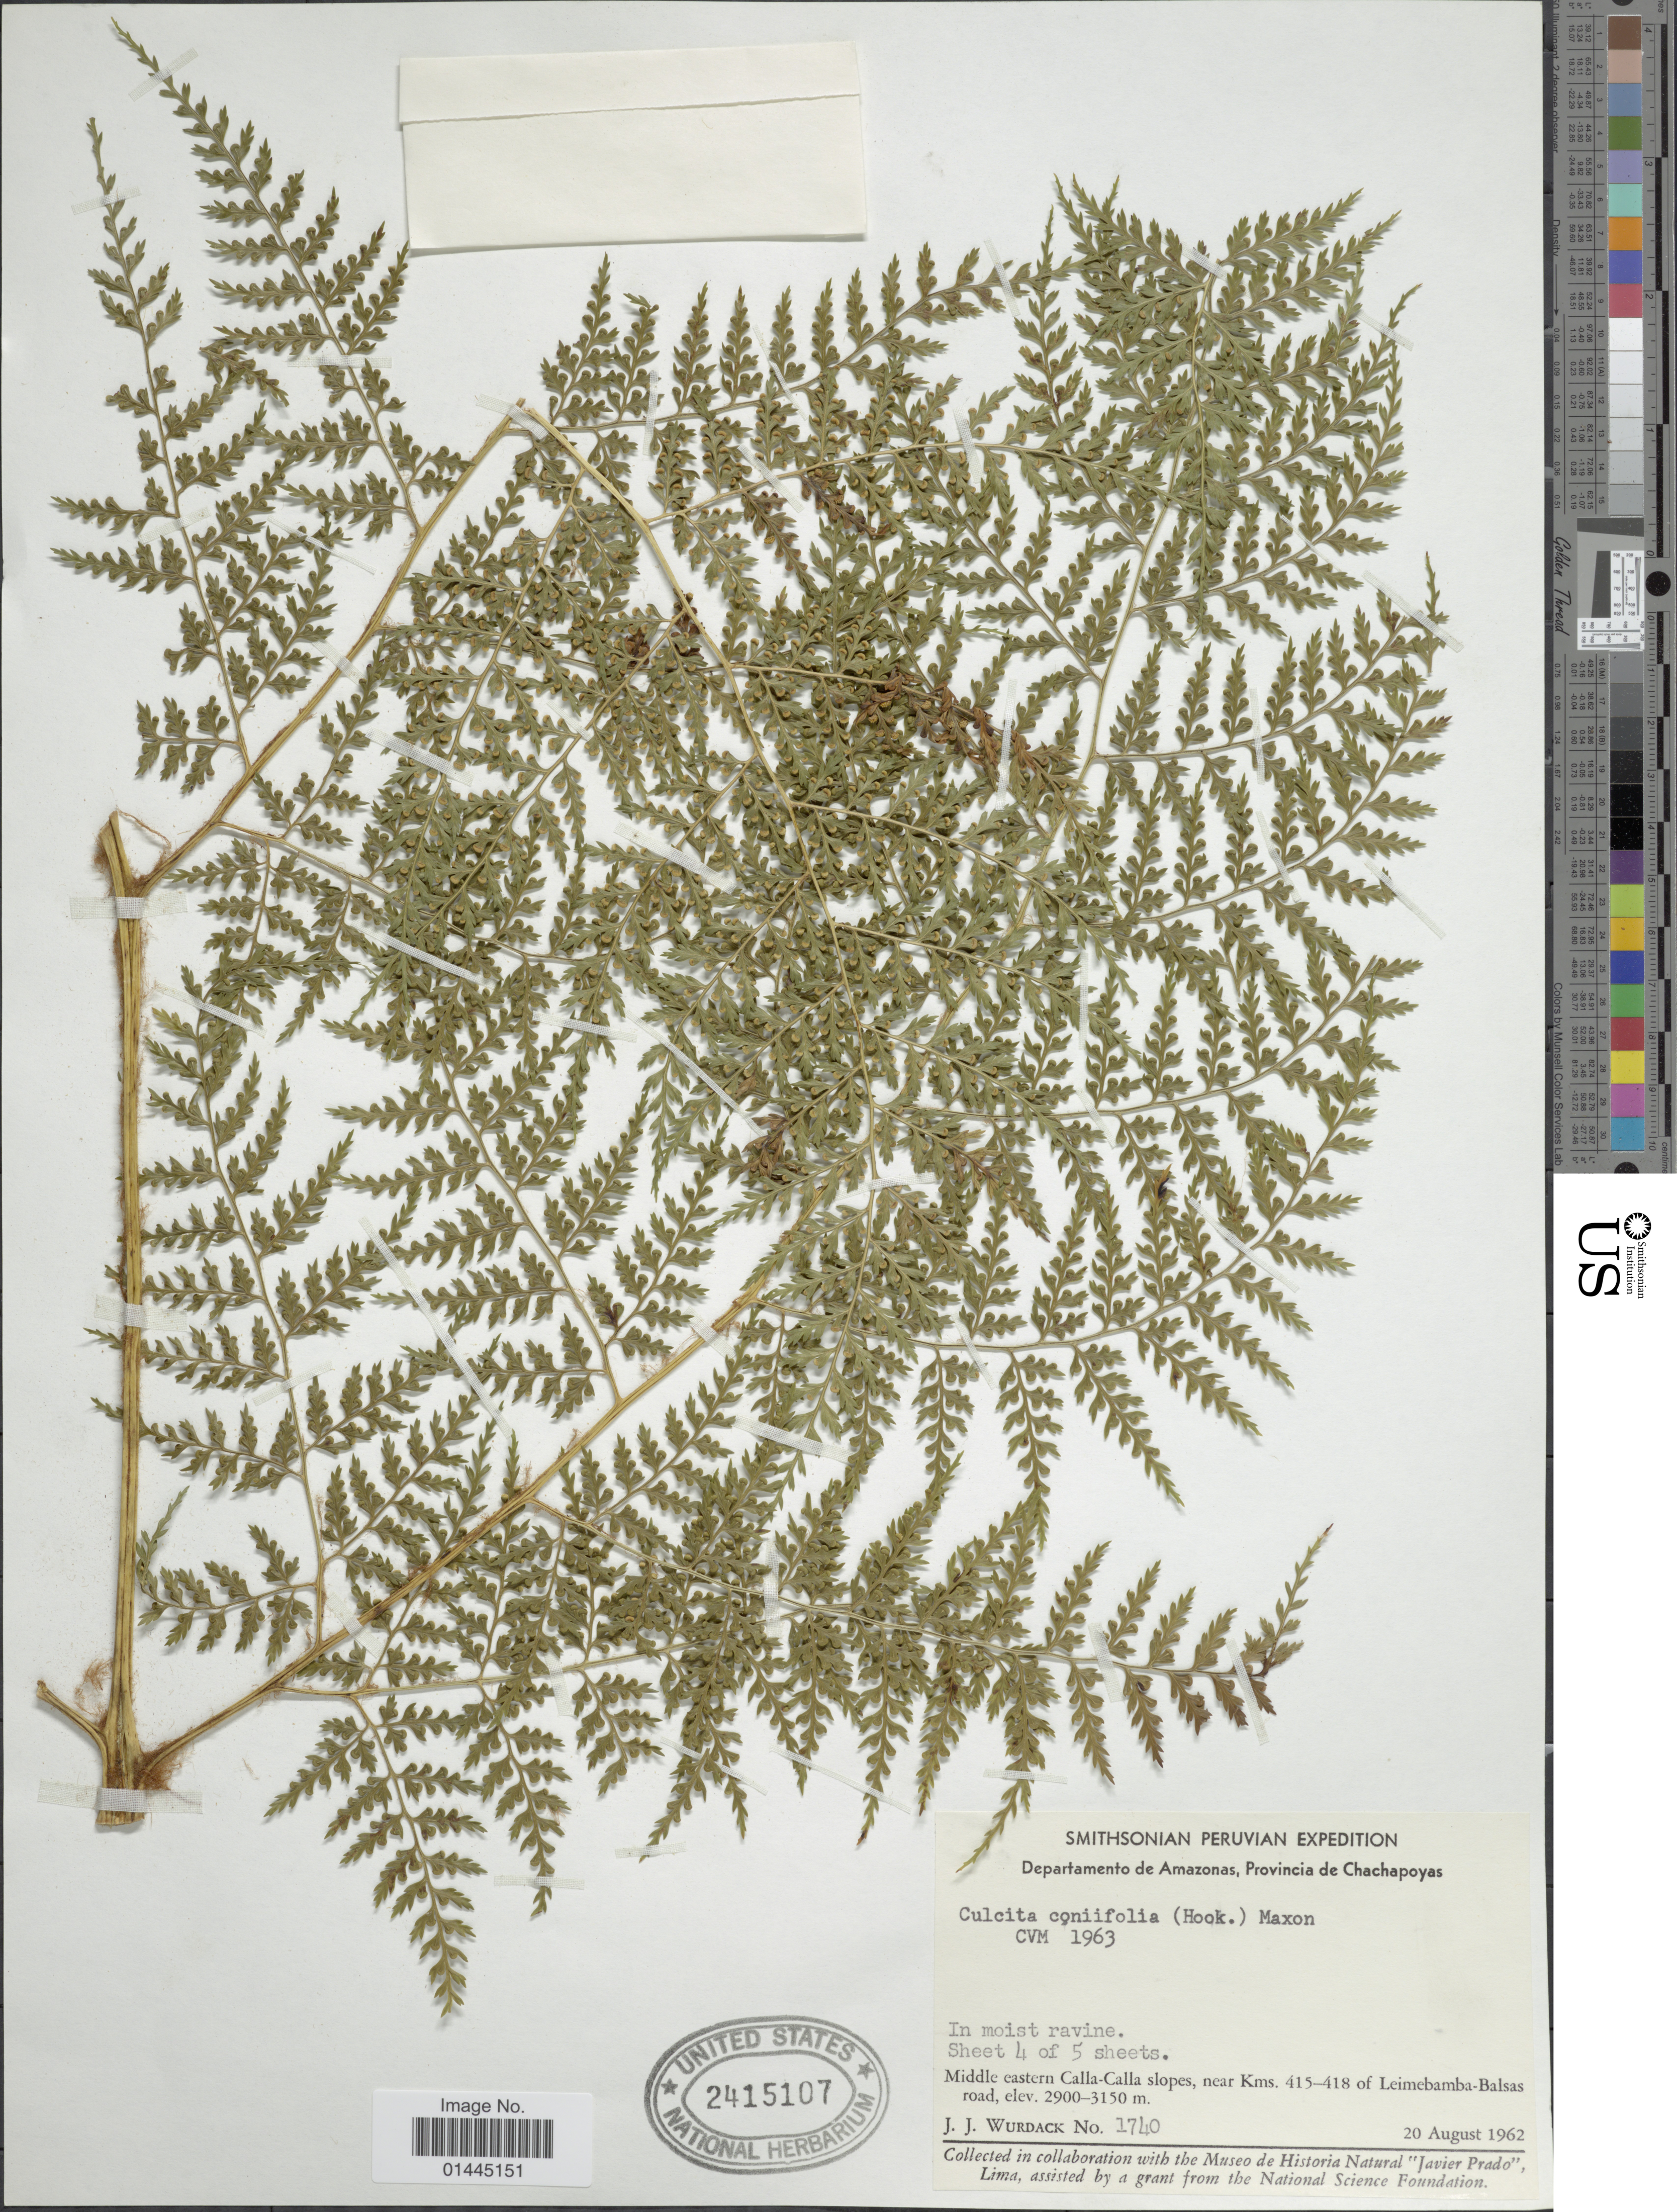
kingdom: Plantae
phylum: Tracheophyta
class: Polypodiopsida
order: Cyatheales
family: Culcitaceae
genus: Culcita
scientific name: Culcita coniifolia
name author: (Hook.) Maxon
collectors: J. J. Wurdack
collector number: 1740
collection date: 1962-08-20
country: Peru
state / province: Amazonas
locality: Provincia de Chachapoyas, middle eastern Calla-Calla slopes, near Kms. 415-418 of Leimebamba-Balsas road.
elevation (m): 2900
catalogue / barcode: US 2415107